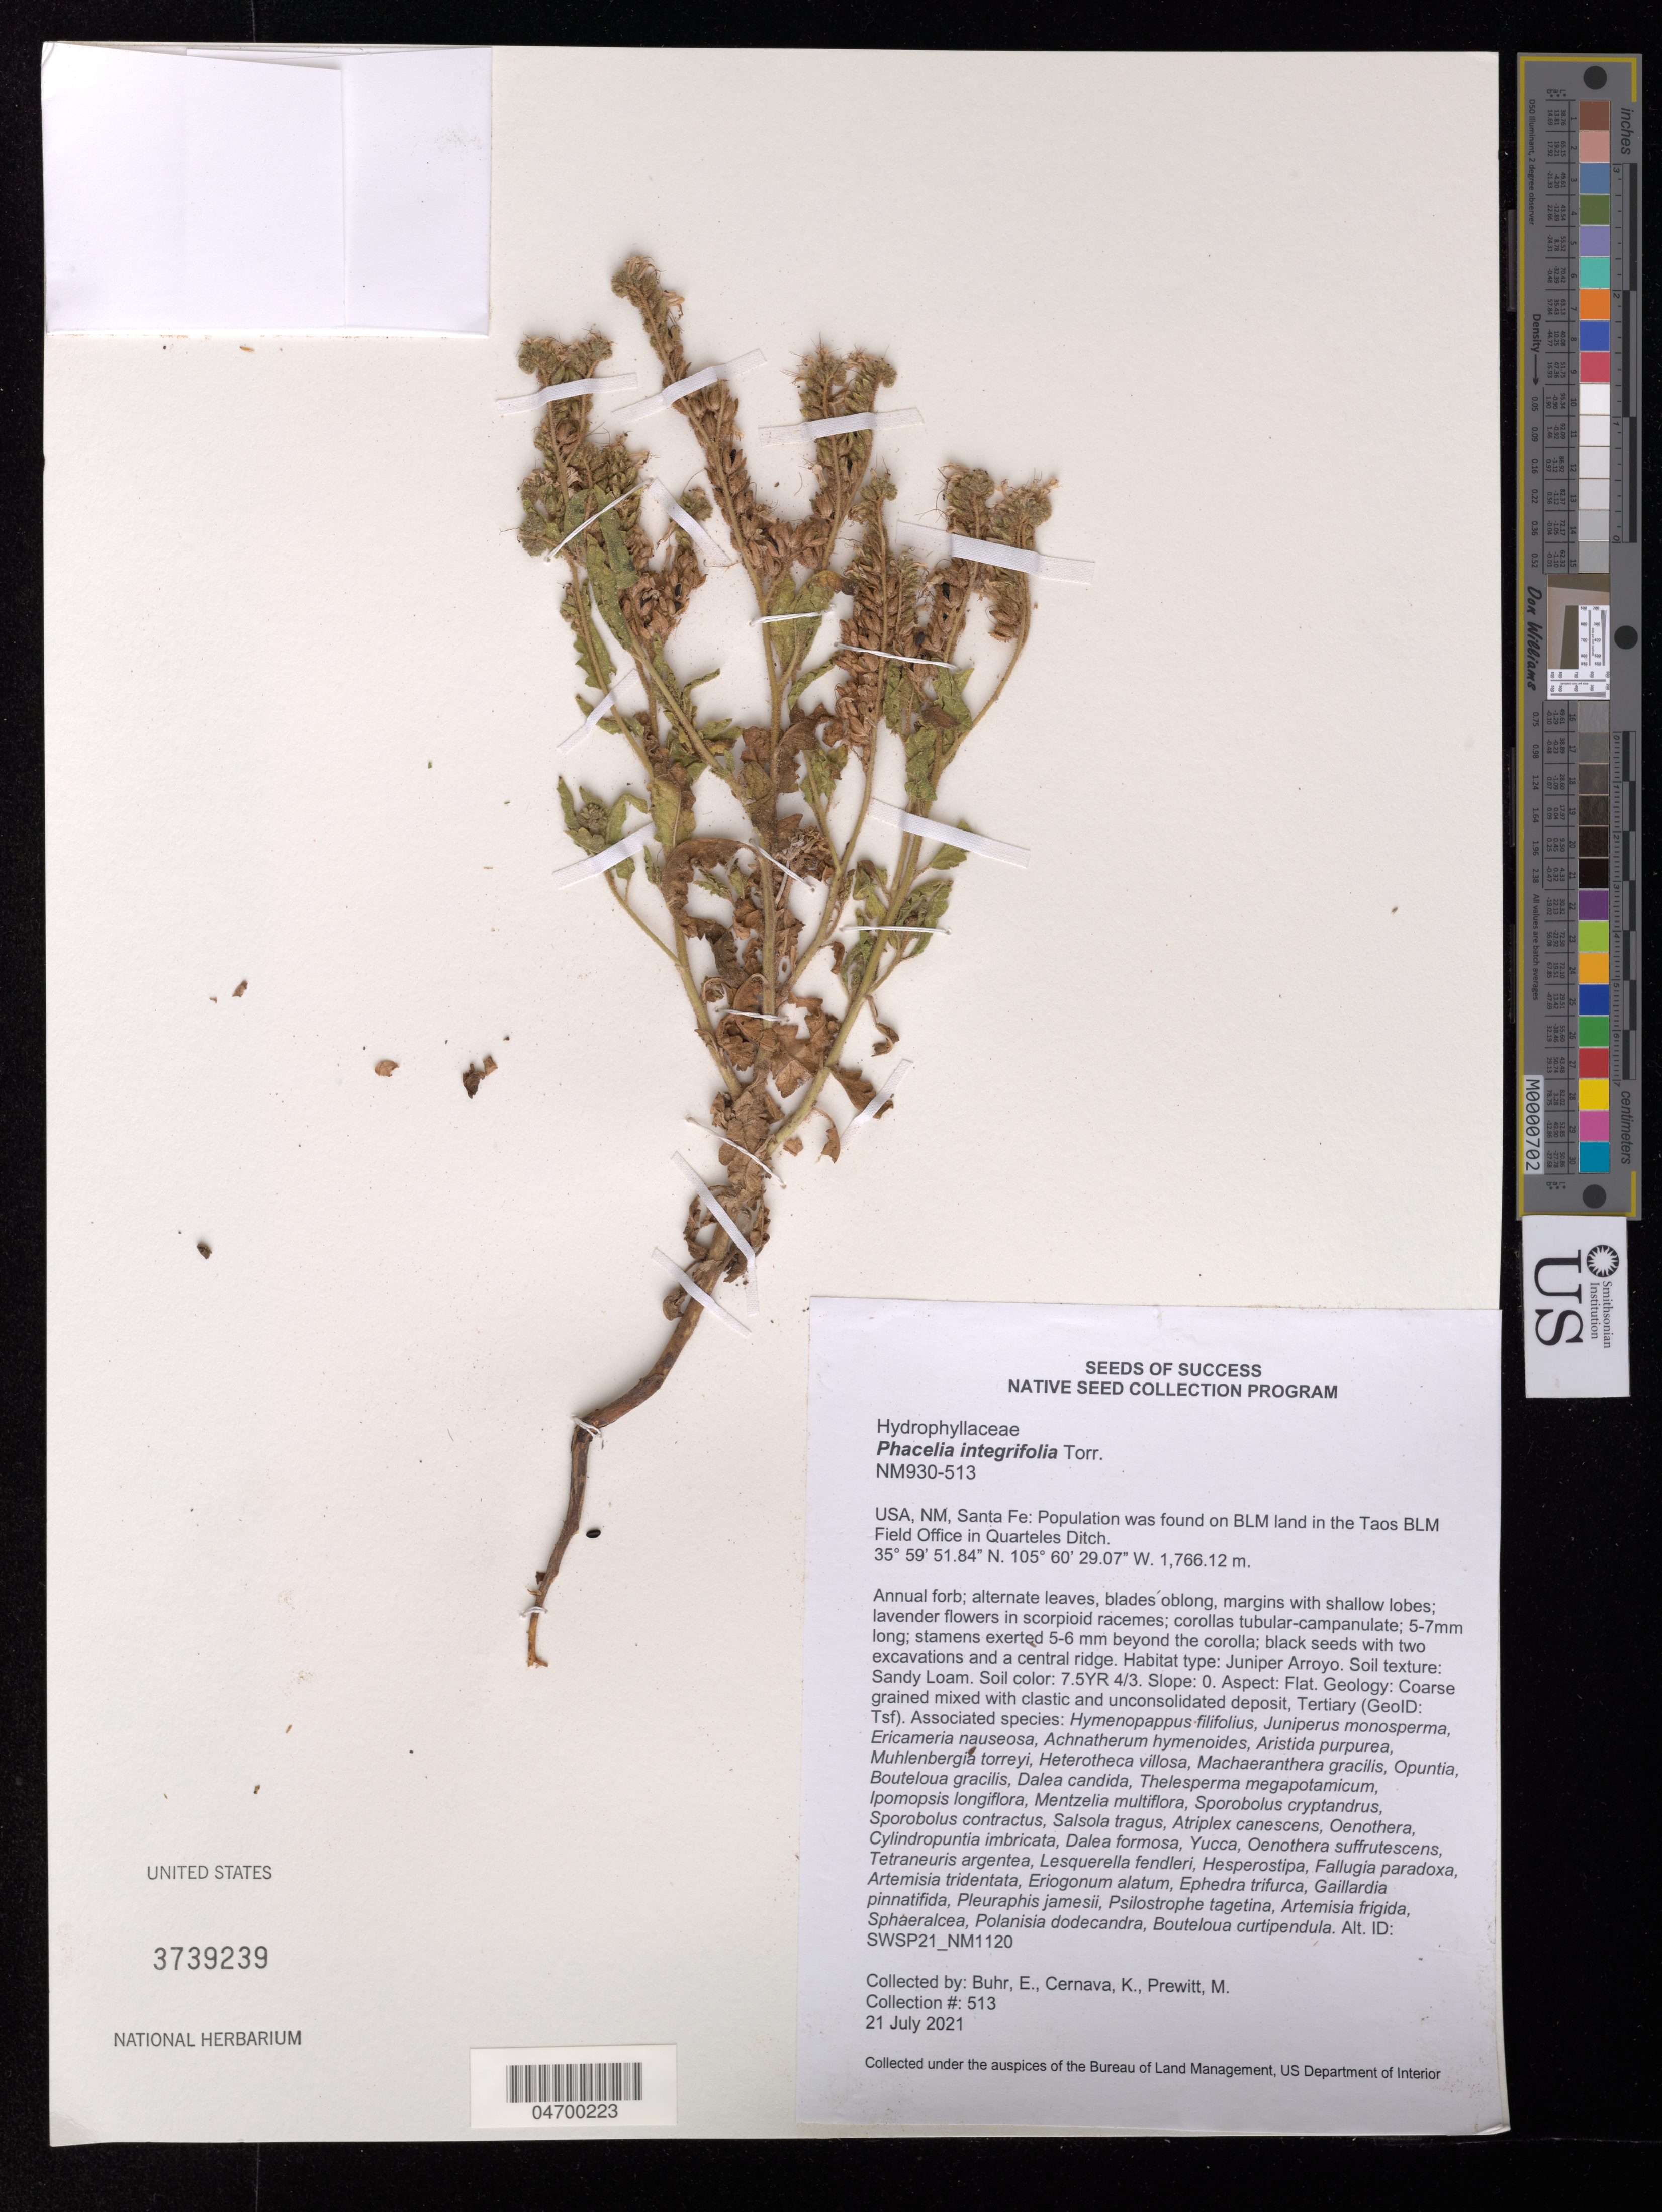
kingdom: Plantae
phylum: Tracheophyta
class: Magnoliopsida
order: Boraginales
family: Hydrophyllaceae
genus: Phacelia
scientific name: Phacelia integrifolia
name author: Torr.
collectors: E. Buhr, C. Silliman & D. Sauve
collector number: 513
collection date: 2021-07-21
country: United States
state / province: New Mexico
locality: NM, Santa Fe: Population was found on BLM land in the Raos BLM Field Office in Quarteles Ditch.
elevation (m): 1766.12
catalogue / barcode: US 3739239